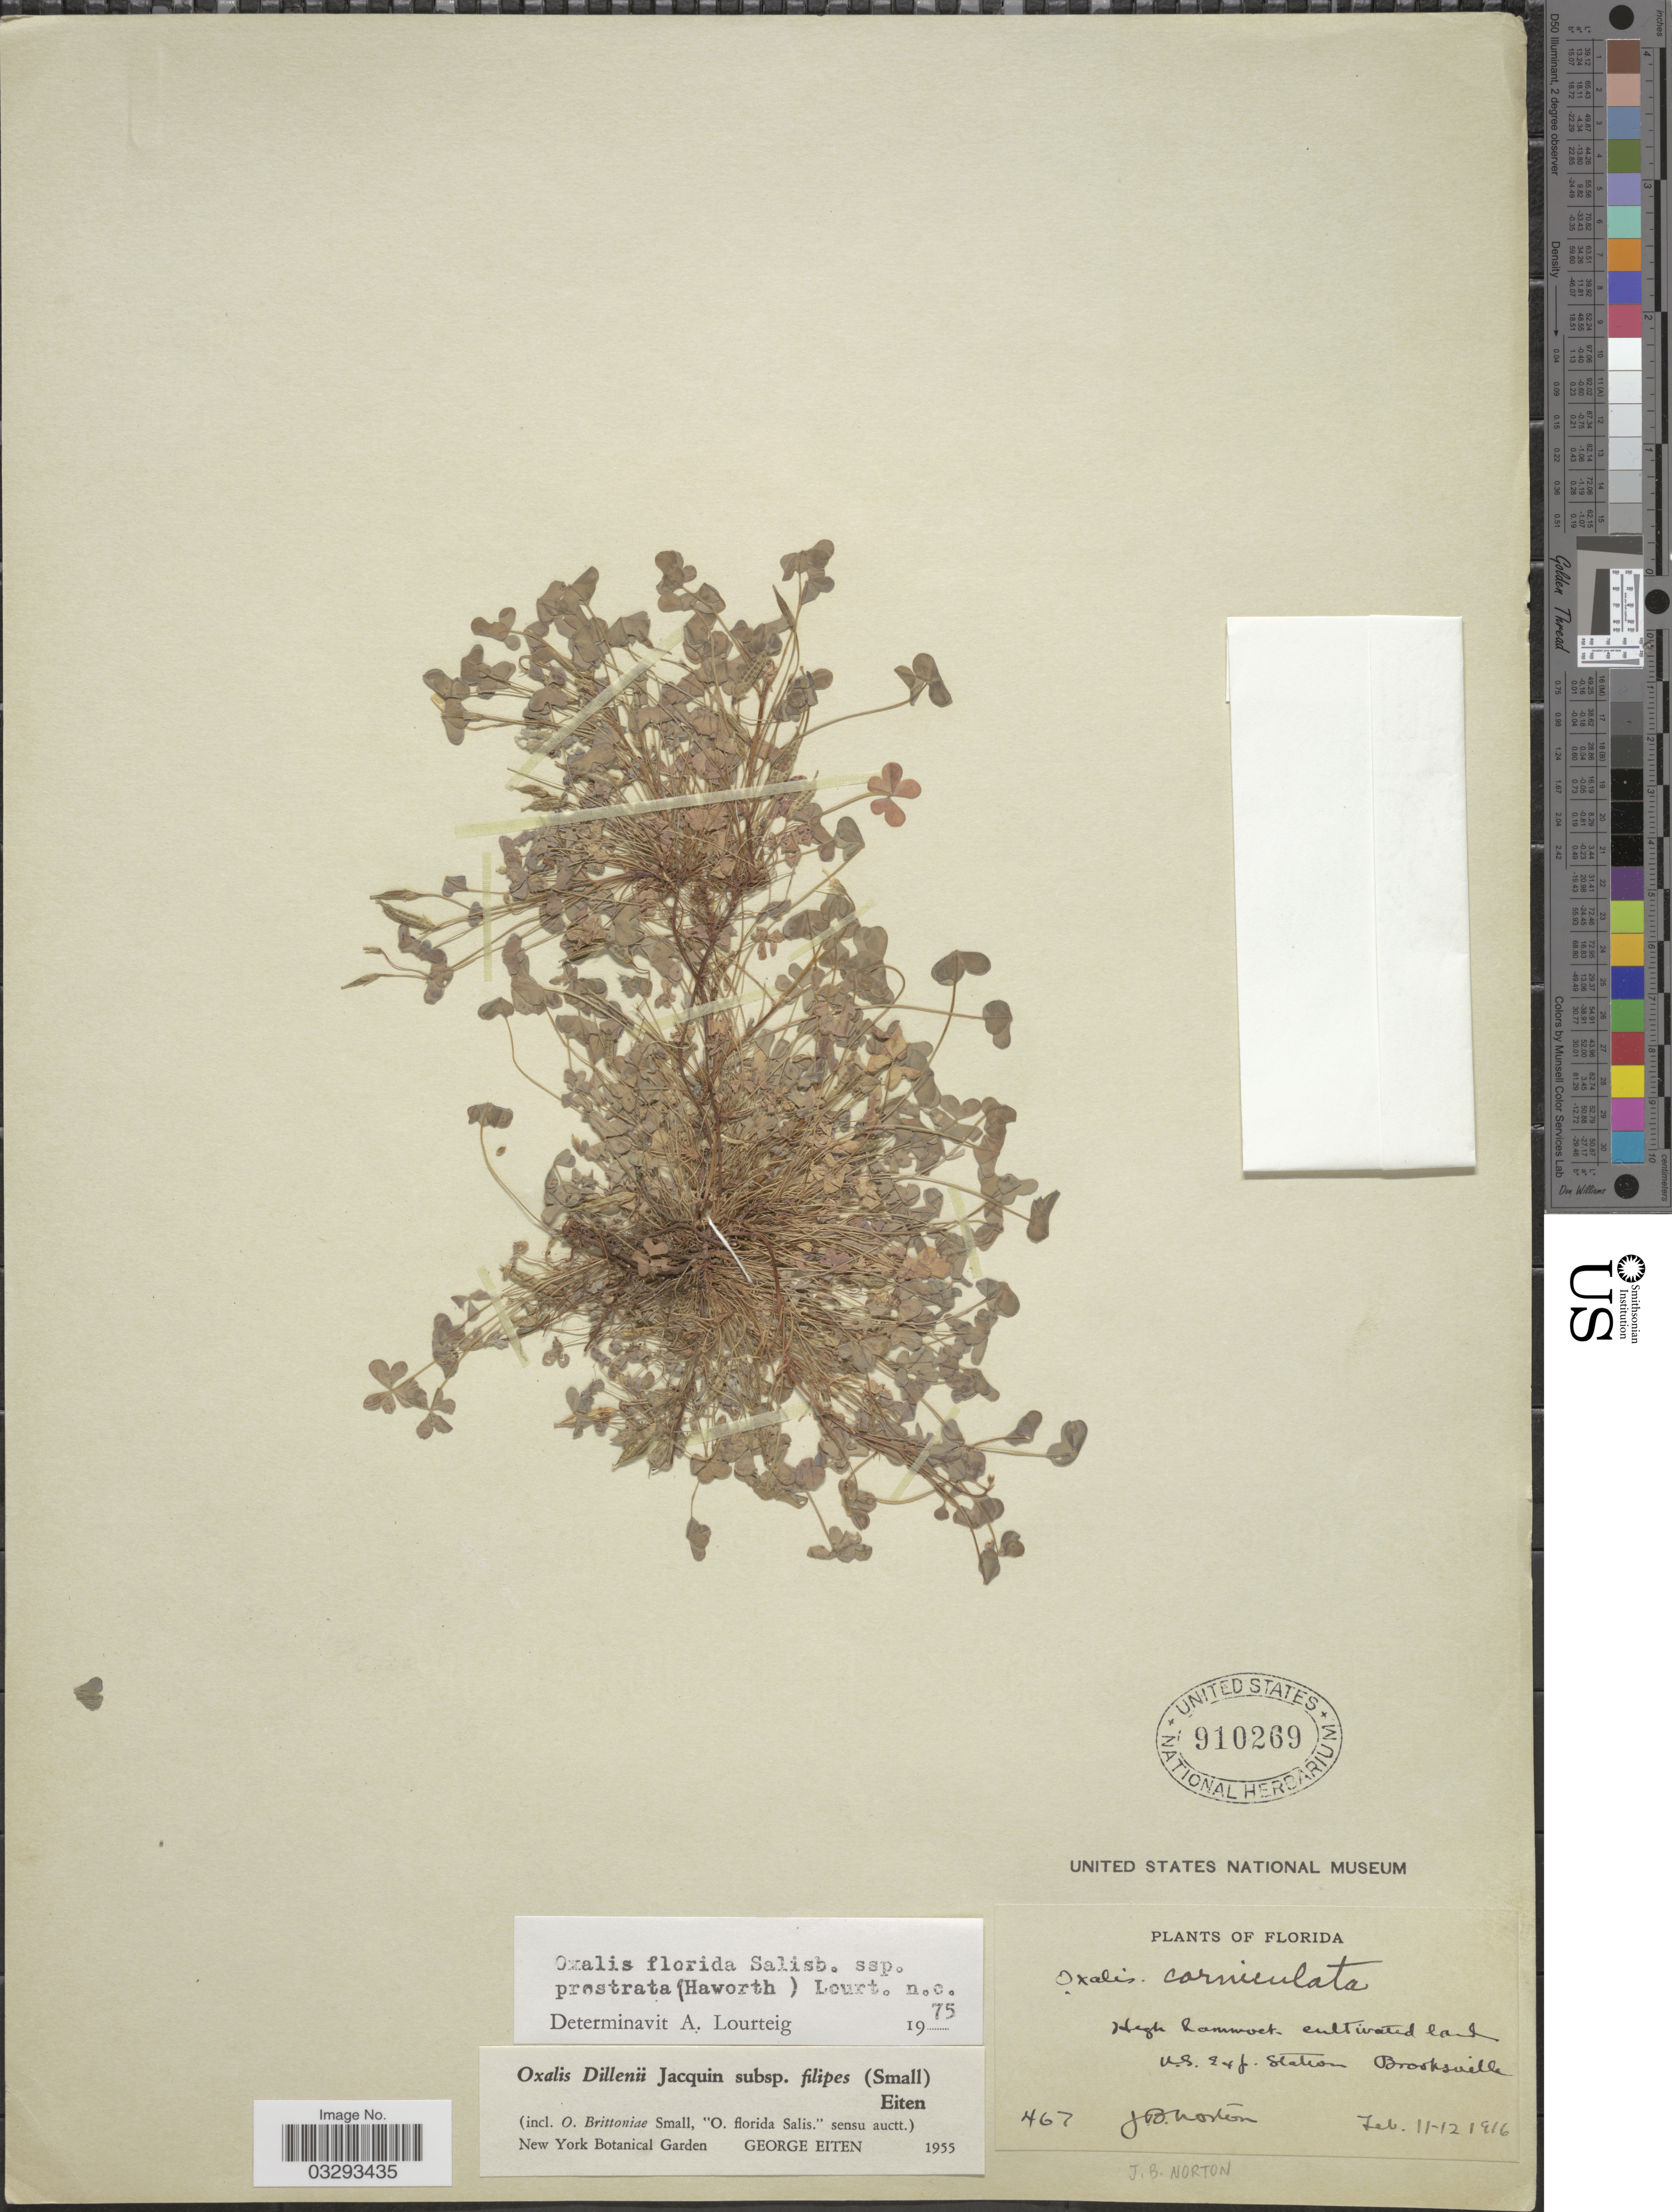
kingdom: Plantae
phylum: Tracheophyta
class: Magnoliopsida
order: Oxalidales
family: Oxalidaceae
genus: Oxalis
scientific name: Oxalis florida subsp. prostrata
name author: (Haw.) Lourteig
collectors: J. B. Norton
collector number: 467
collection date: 1916-02-11/1916-02-12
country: United States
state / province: Florida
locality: High Hammock. Cultivated land. U.S. Exp. Station Brooksville.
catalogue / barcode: US 910269